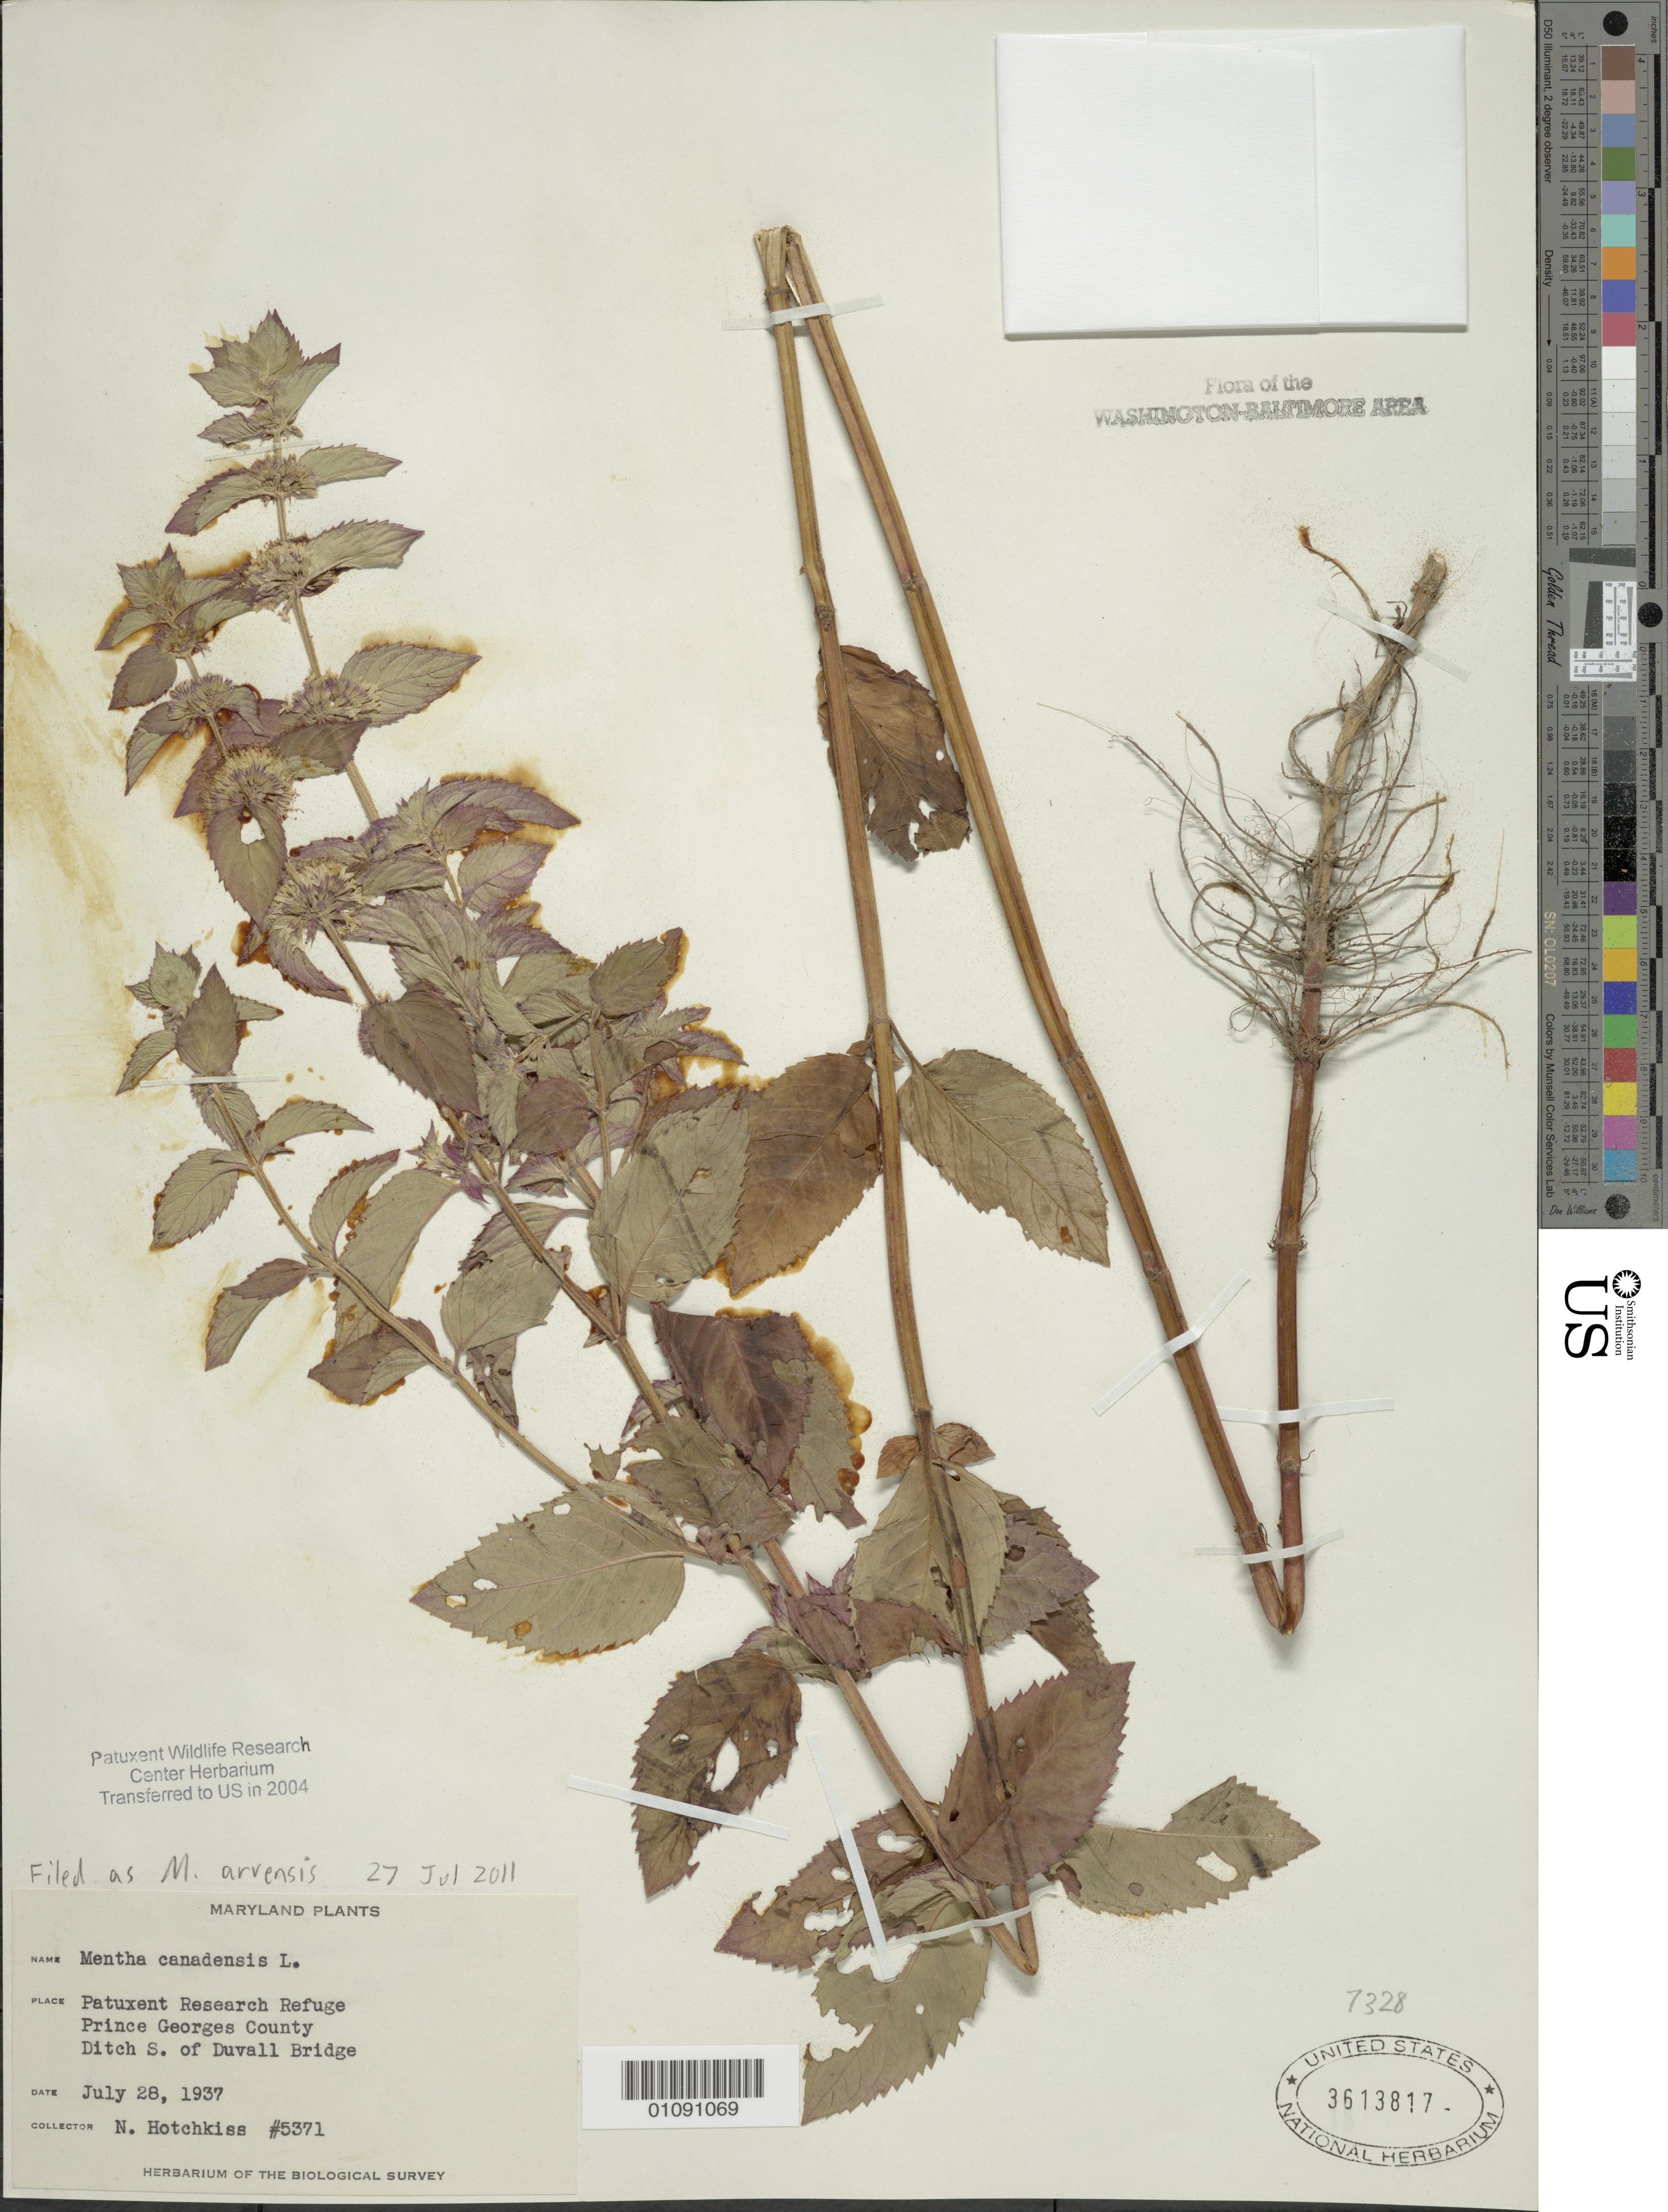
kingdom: Plantae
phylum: Tracheophyta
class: Magnoliopsida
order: Lamiales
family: Lamiaceae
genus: Mentha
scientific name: Mentha arvensis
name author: L.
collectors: N. Hotchkiss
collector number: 5371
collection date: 1937-07-28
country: United States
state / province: Maryland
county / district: Prince George's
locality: Patuxent Wildlife Refuge. S. of Duvall Bridge.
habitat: Ditch.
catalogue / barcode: US 3613817